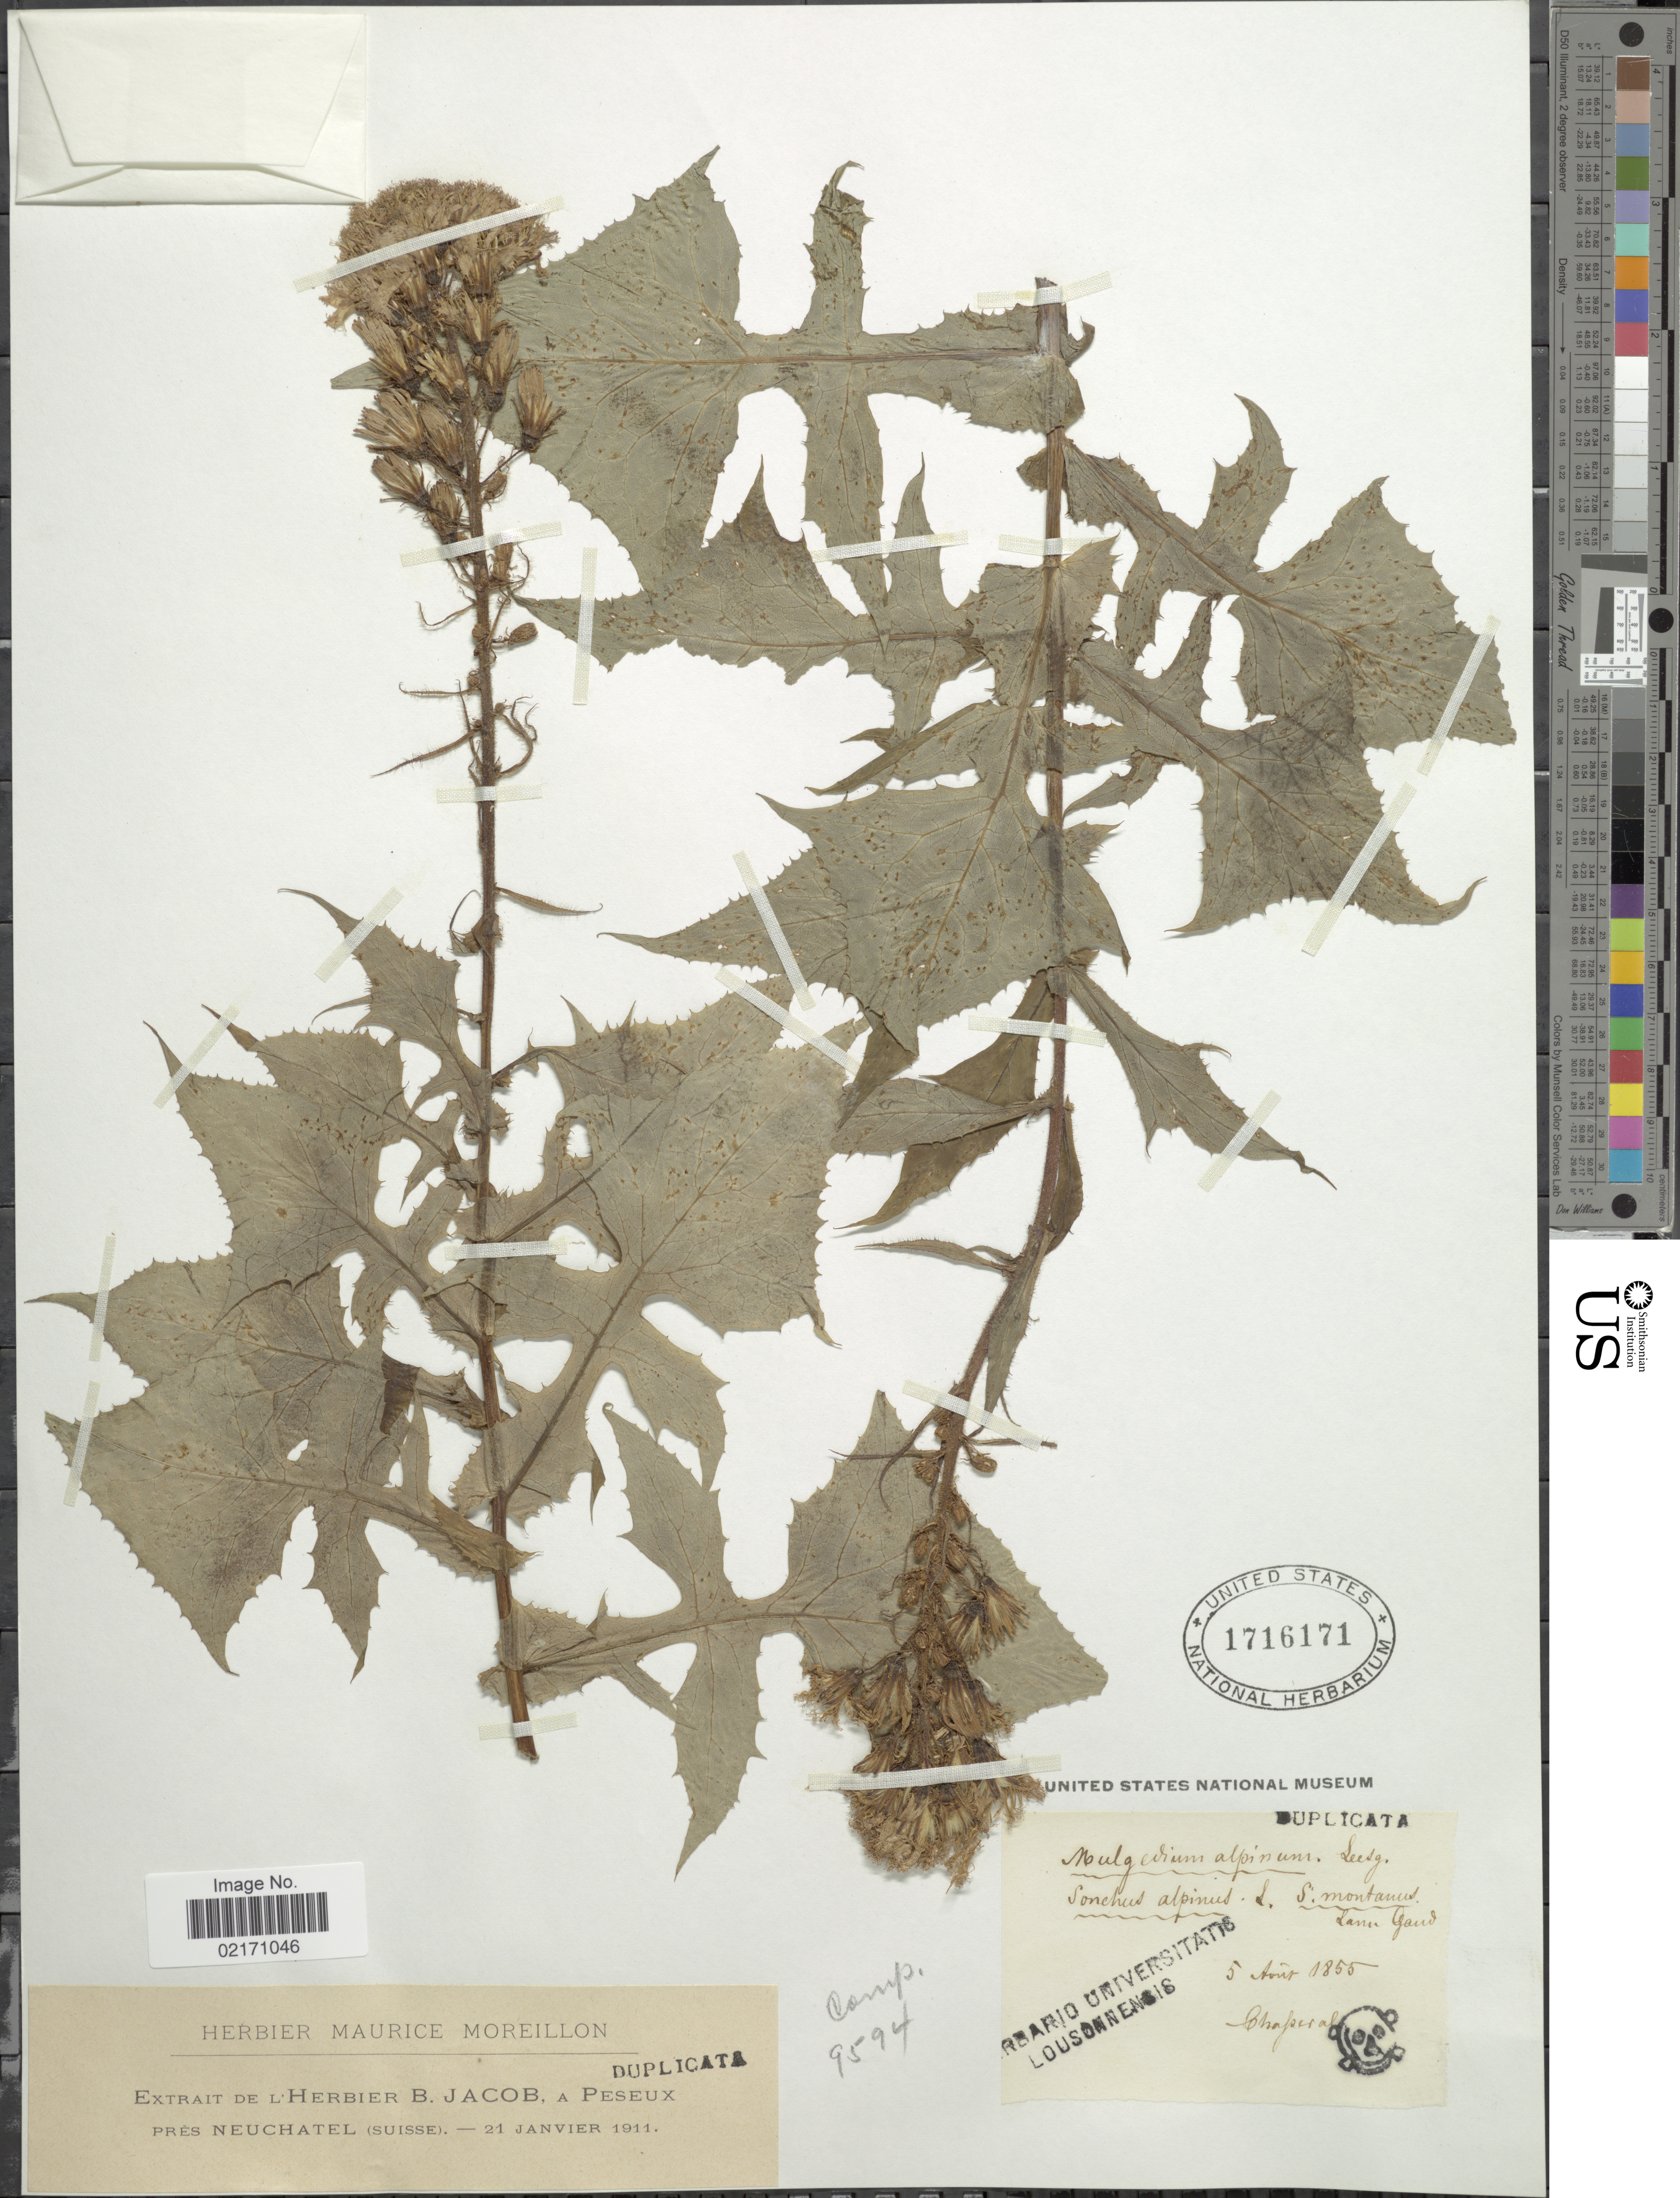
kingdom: Plantae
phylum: Tracheophyta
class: Magnoliopsida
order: Asterales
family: Asteraceae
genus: Lactuca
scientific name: Lactuca alpina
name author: (L.) A. Gray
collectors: Chaperal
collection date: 1855-08-05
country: Switzerland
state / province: Neuchâtel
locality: Peseux pres Neuchâtel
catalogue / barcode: US 1716171